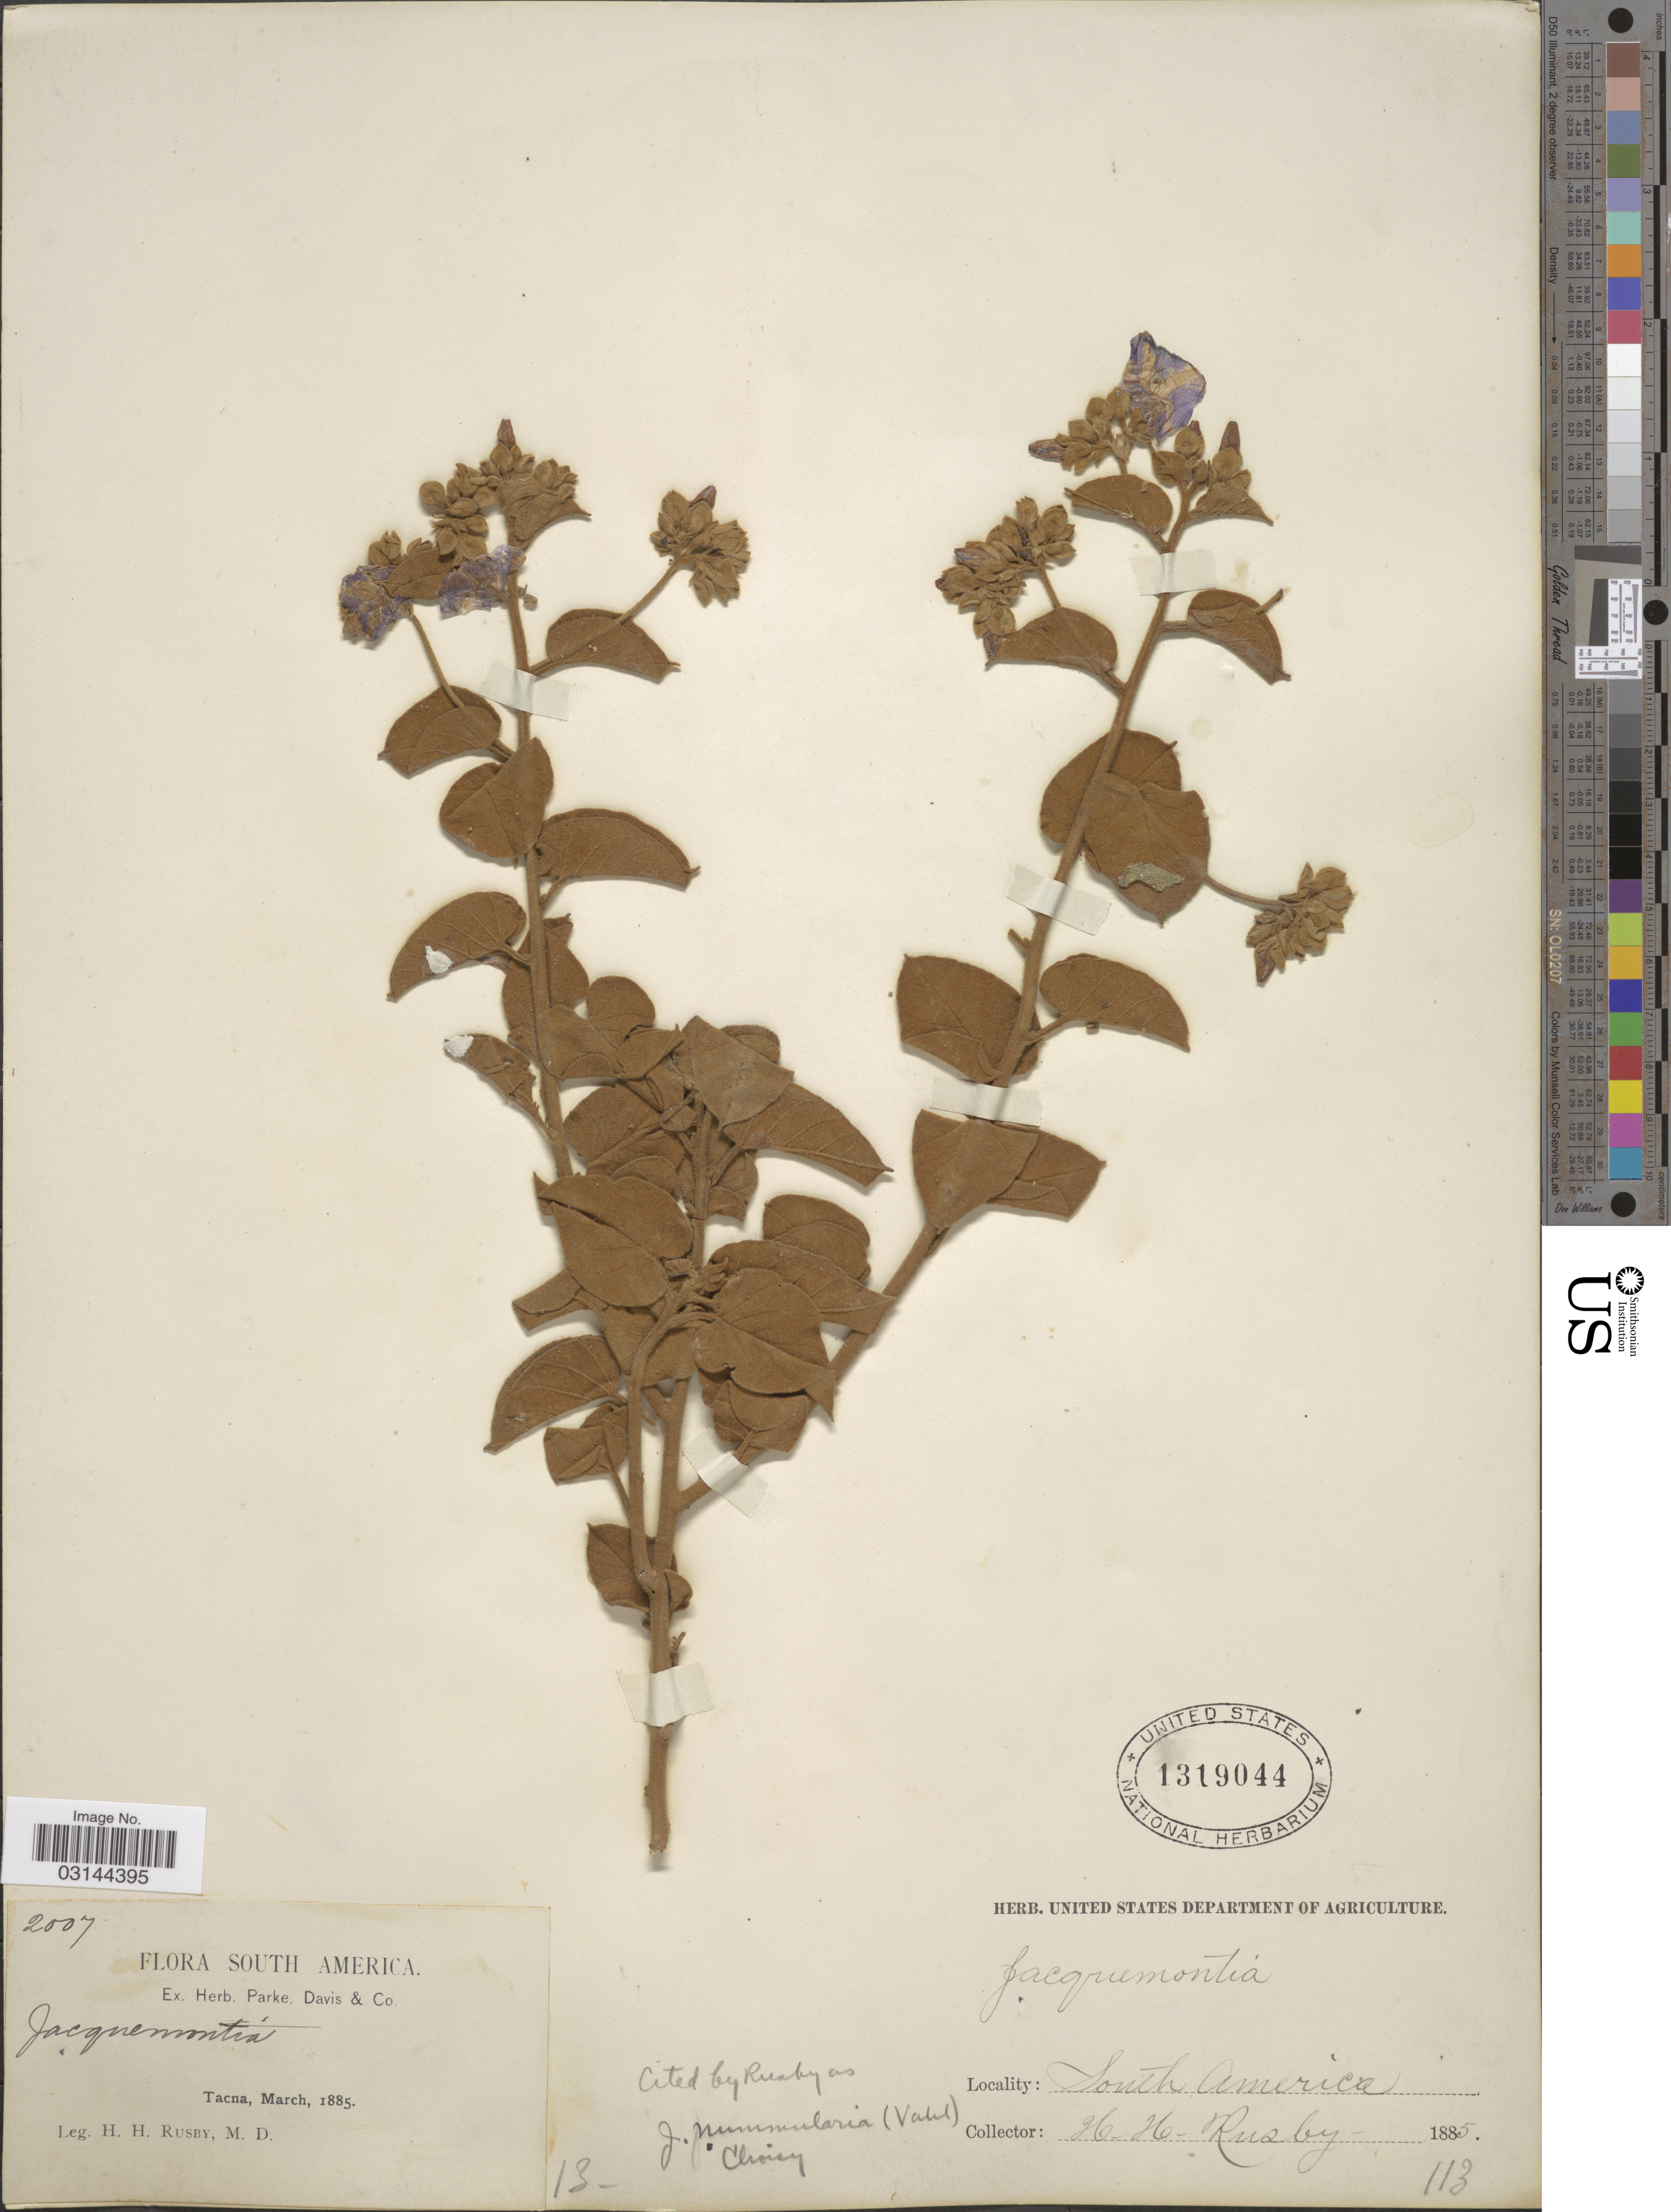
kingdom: Plantae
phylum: Tracheophyta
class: Magnoliopsida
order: Solanales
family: Convolvulaceae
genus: Jacquemontia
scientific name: Jacquemontia nummularia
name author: Choisy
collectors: H. H. Rusby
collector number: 2007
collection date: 1885-03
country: Peru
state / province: Tacna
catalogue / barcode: US 1319044